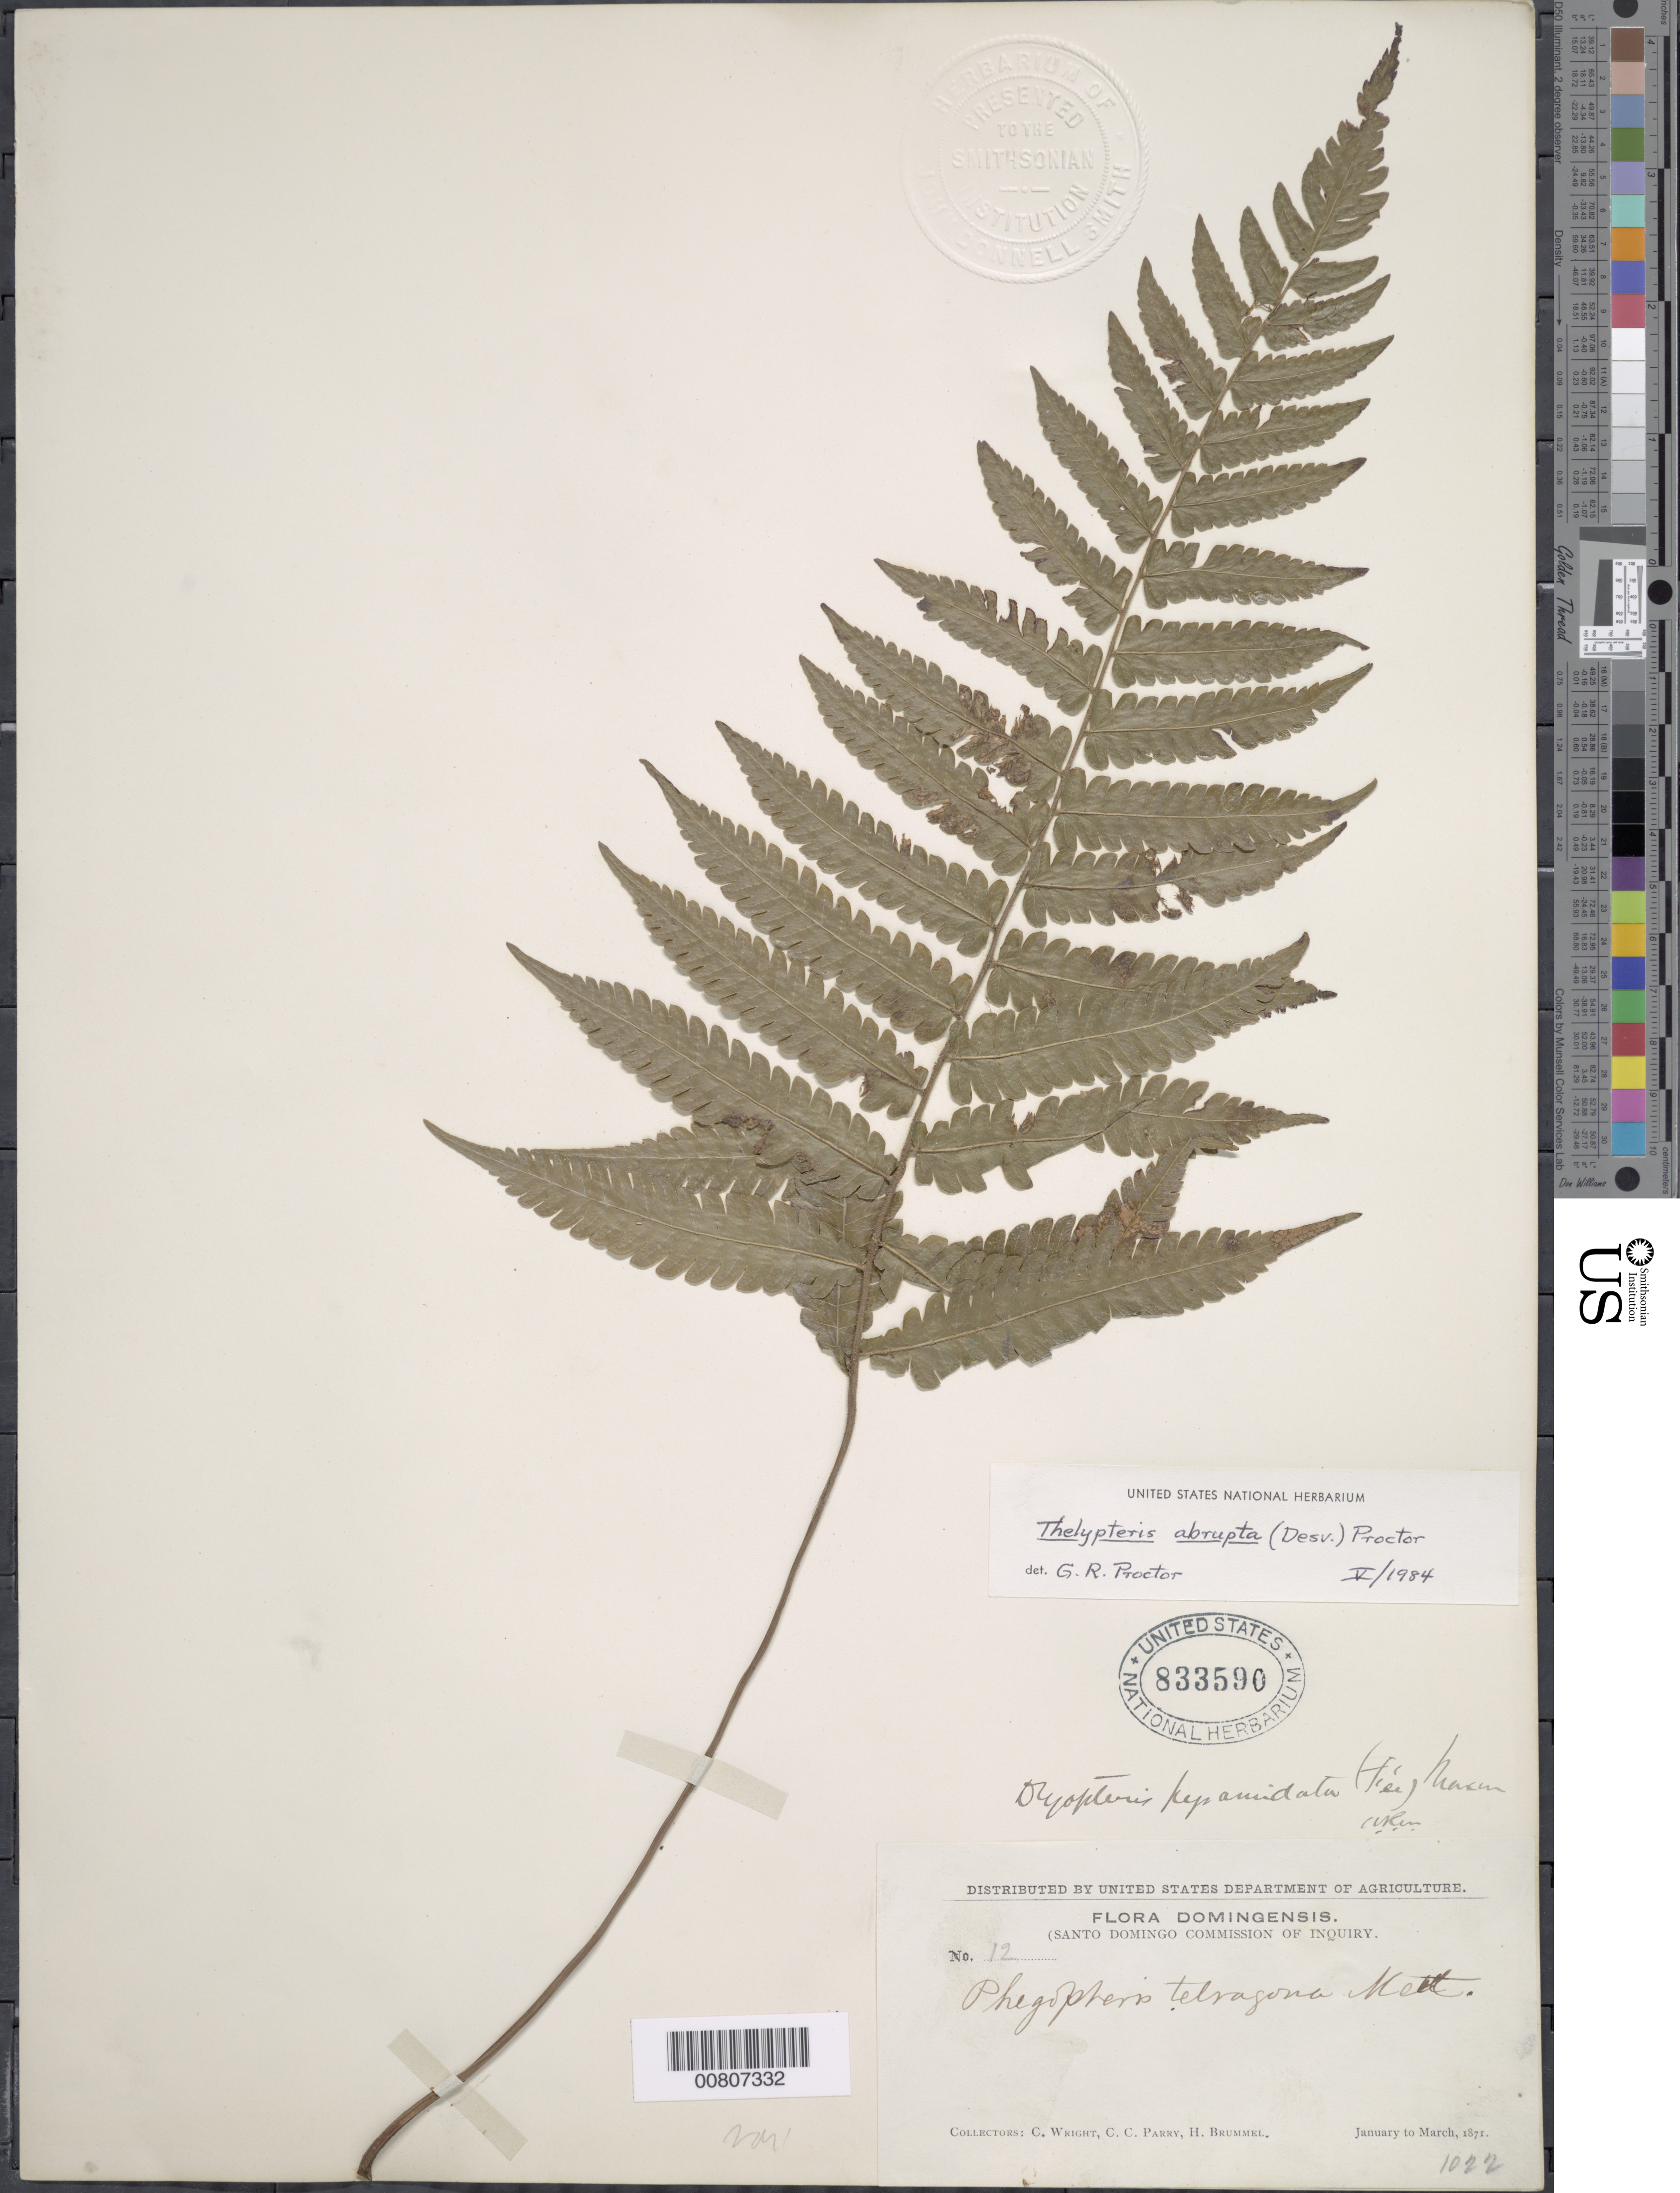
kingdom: Plantae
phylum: Tracheophyta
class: Polypodiopsida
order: Polypodiales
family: Thelypteridaceae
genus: Goniopteris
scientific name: Goniopteris abrupta (Desv.) comb. nov., ined 2015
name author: (Desv.)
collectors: C. Wright, C. C. Parry & H. Brummel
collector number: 12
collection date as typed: Jan 1871 to -- Mar 1871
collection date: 1871-01/1871-03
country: Dominican Republic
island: Hispaniola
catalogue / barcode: US 833590